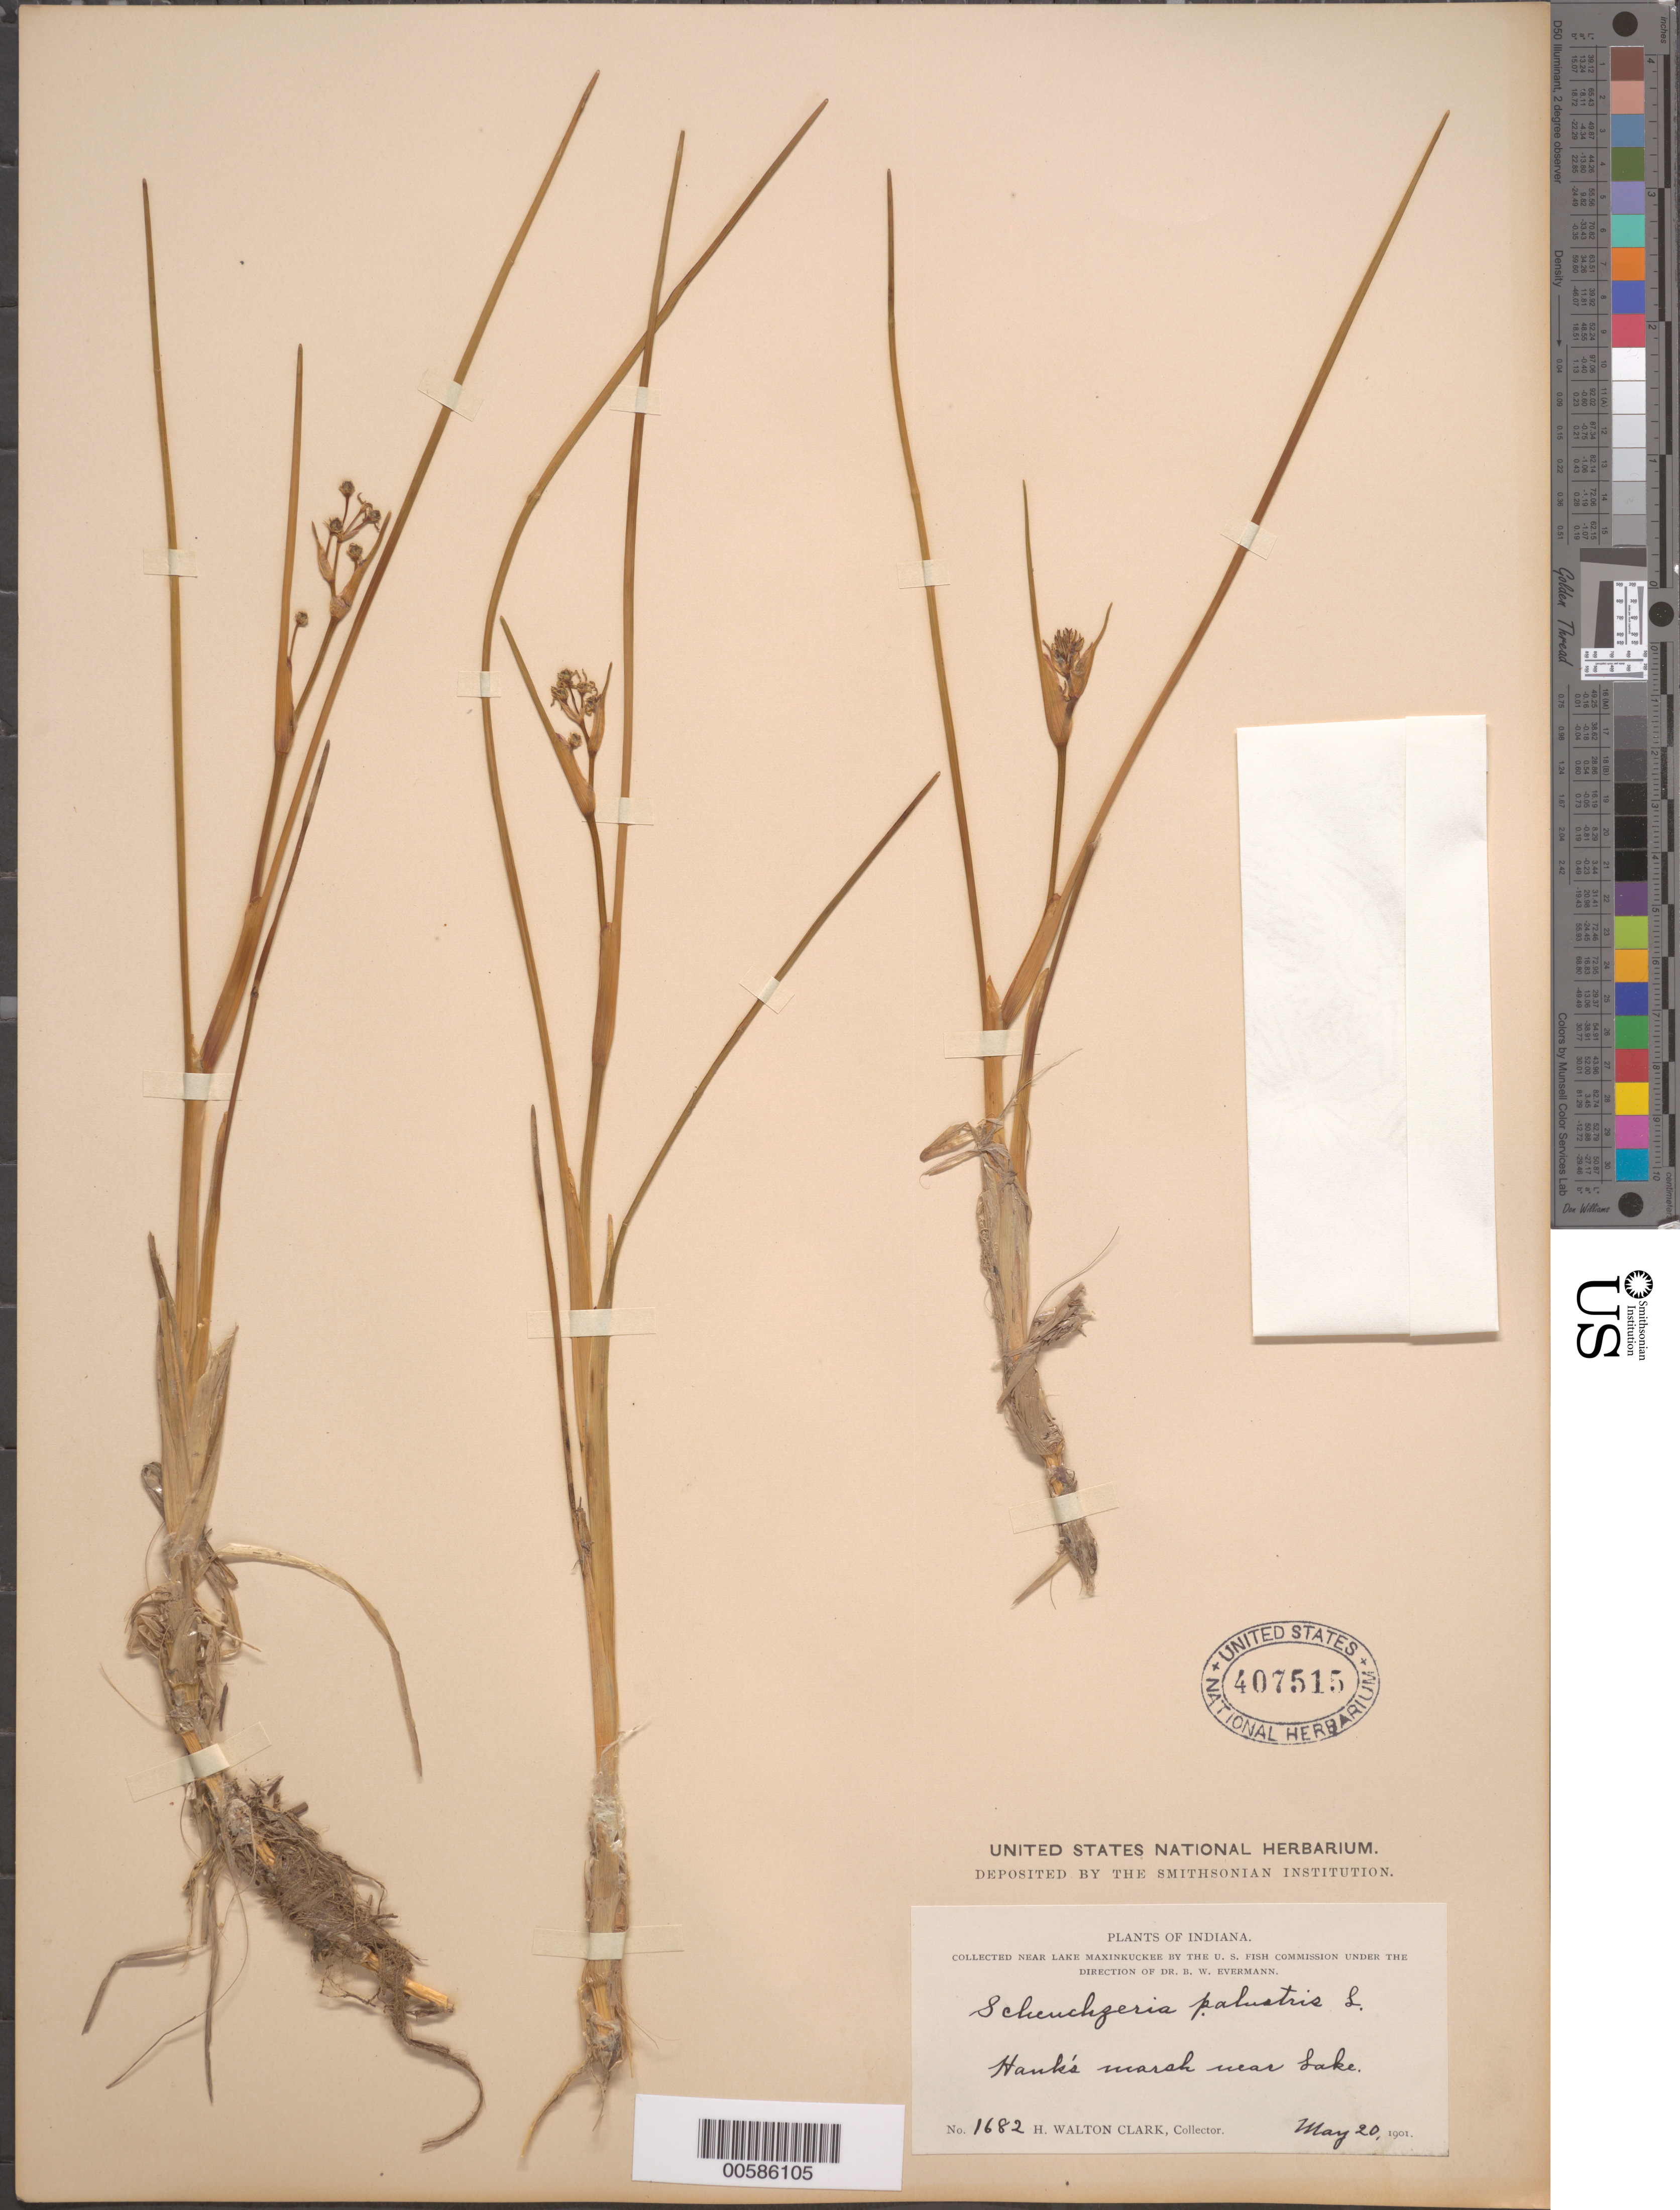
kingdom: Plantae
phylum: Tracheophyta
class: Liliopsida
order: Alismatales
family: Scheuchzeriaceae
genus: Scheuchzeria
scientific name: Scheuchzeria palustris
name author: L.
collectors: H. W. Clark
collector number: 1682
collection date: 1901-05-18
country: United States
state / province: Indiana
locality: Near Lake Maxinkuckee.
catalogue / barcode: US 407515